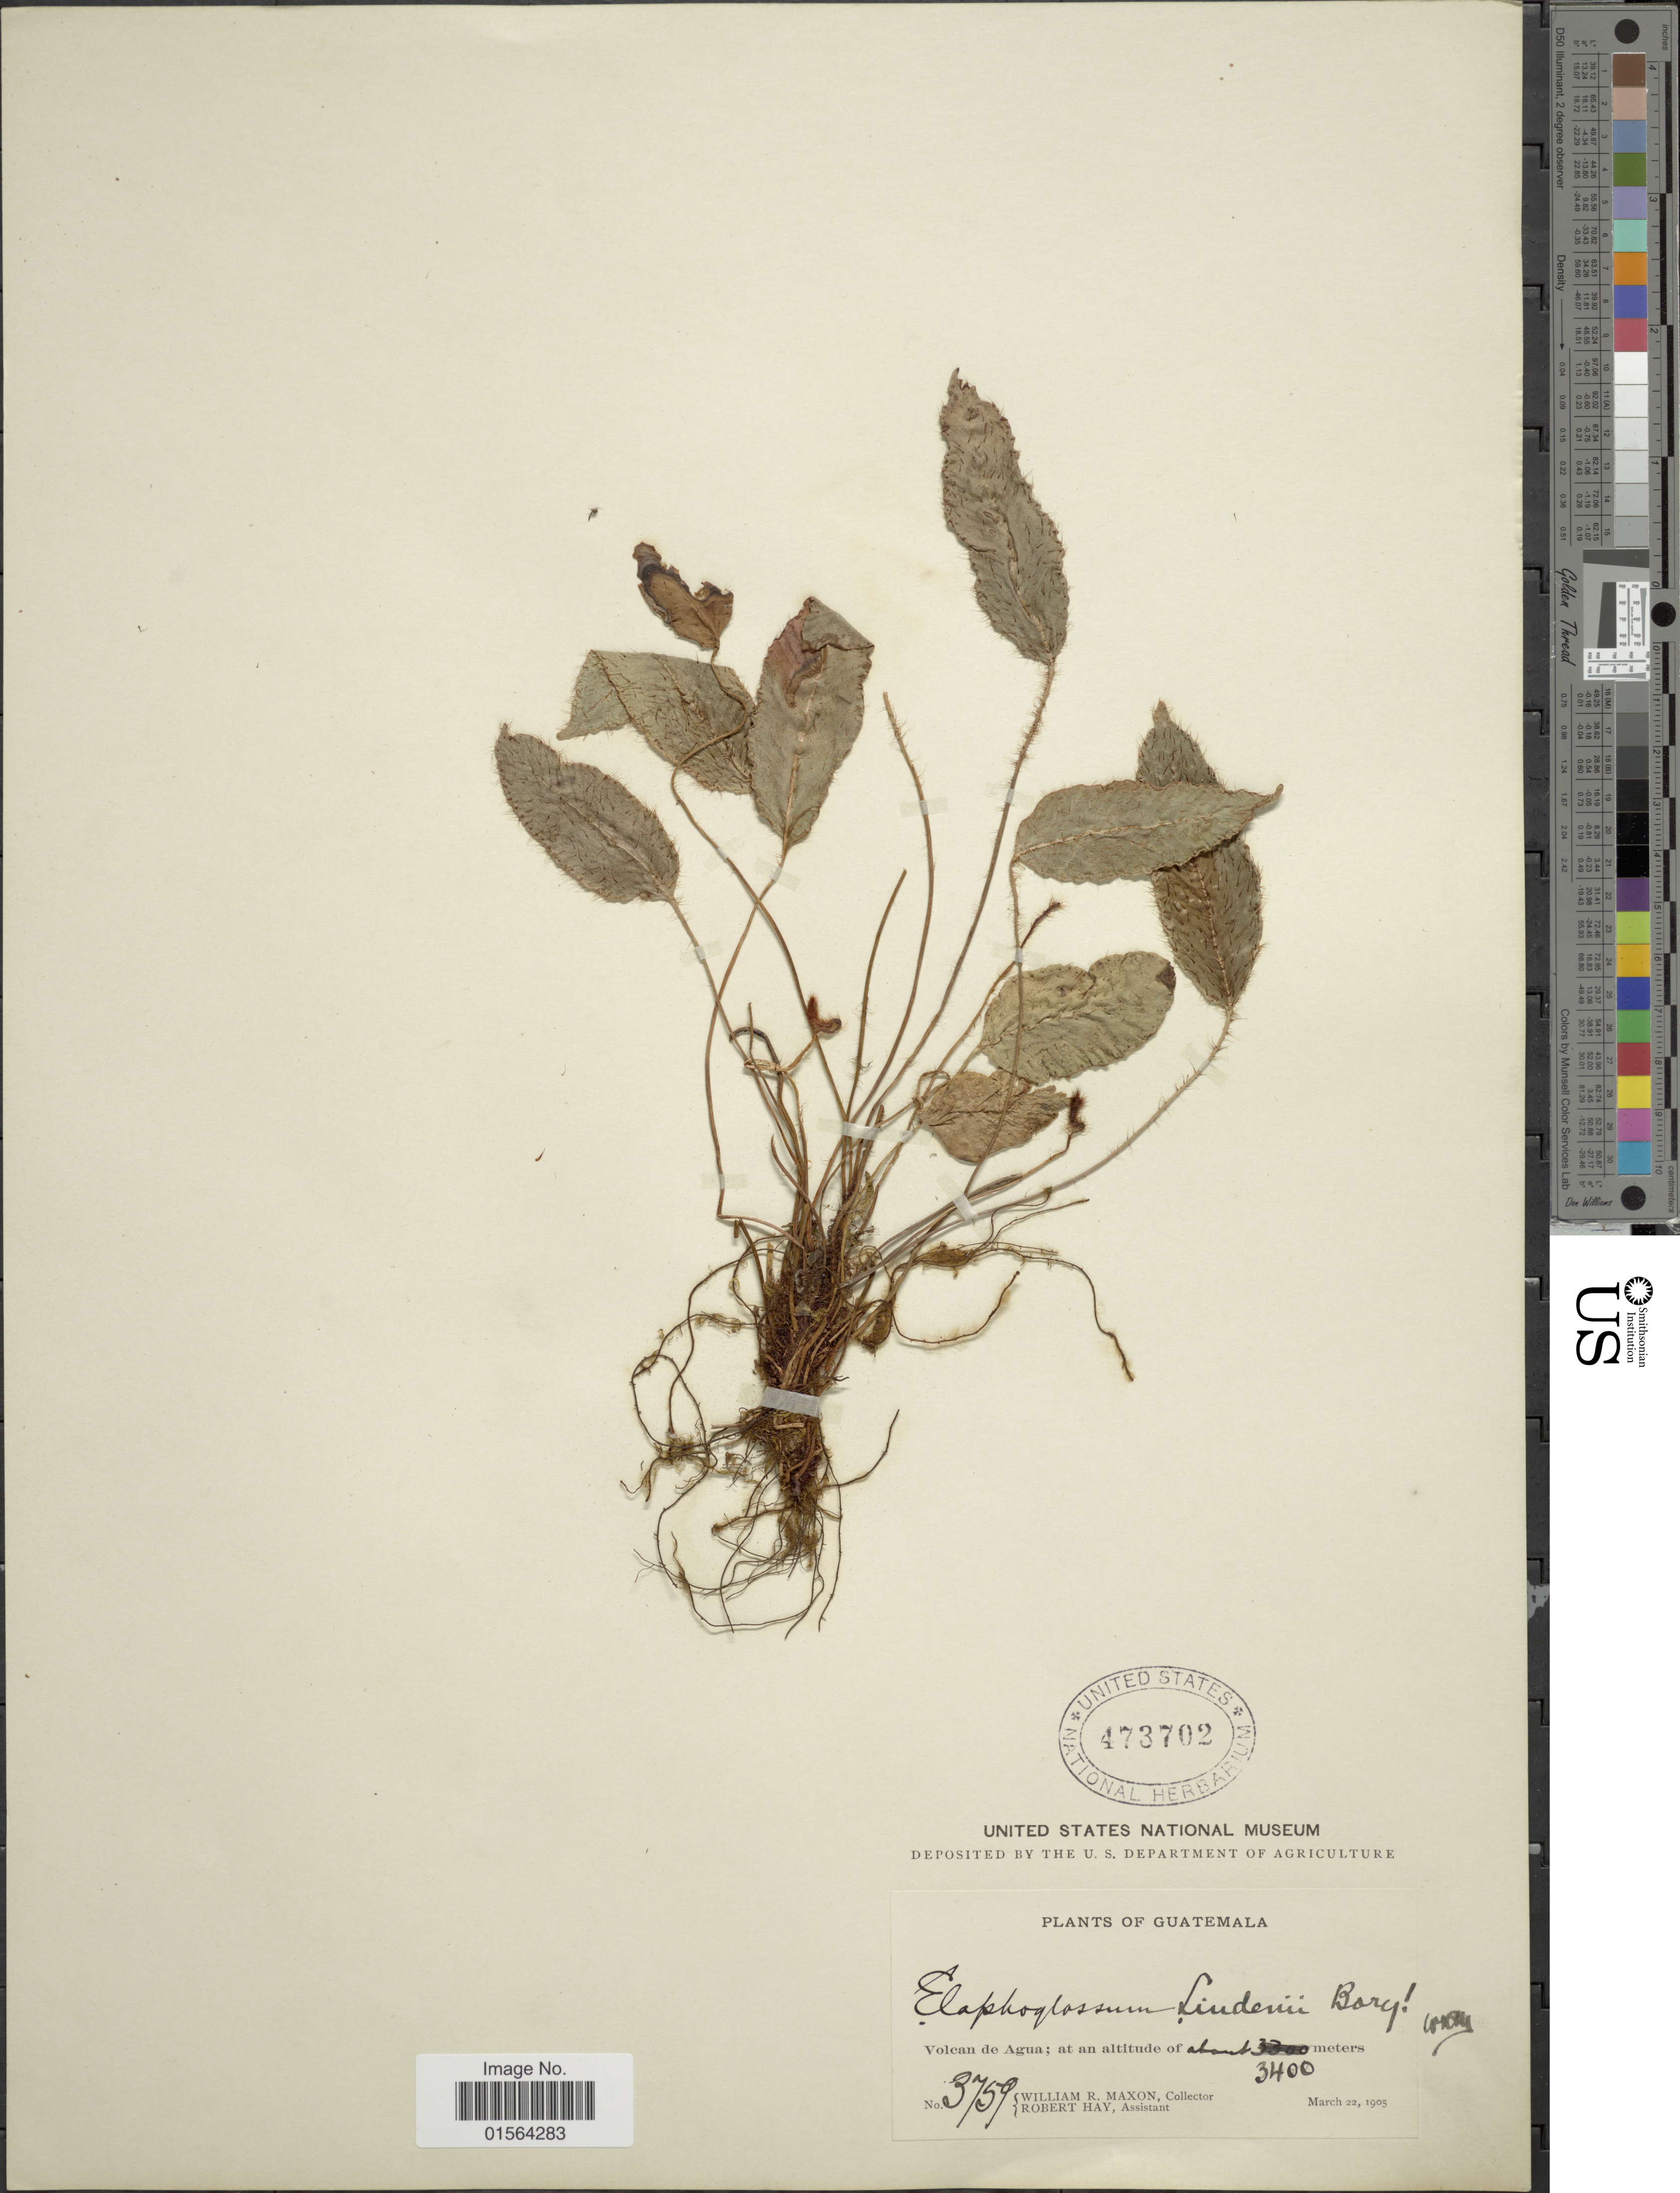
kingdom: Plantae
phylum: Tracheophyta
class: Polypodiopsida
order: Polypodiales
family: Dryopteridaceae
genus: Elaphoglossum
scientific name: Elaphoglossum lindenii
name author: (Bory ex Fée) T. Moore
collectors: W. R. Maxon & R. H. Hay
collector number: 3759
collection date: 1905-03-22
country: Guatemala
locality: Volcan de Agua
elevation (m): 2400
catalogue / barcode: US 473702